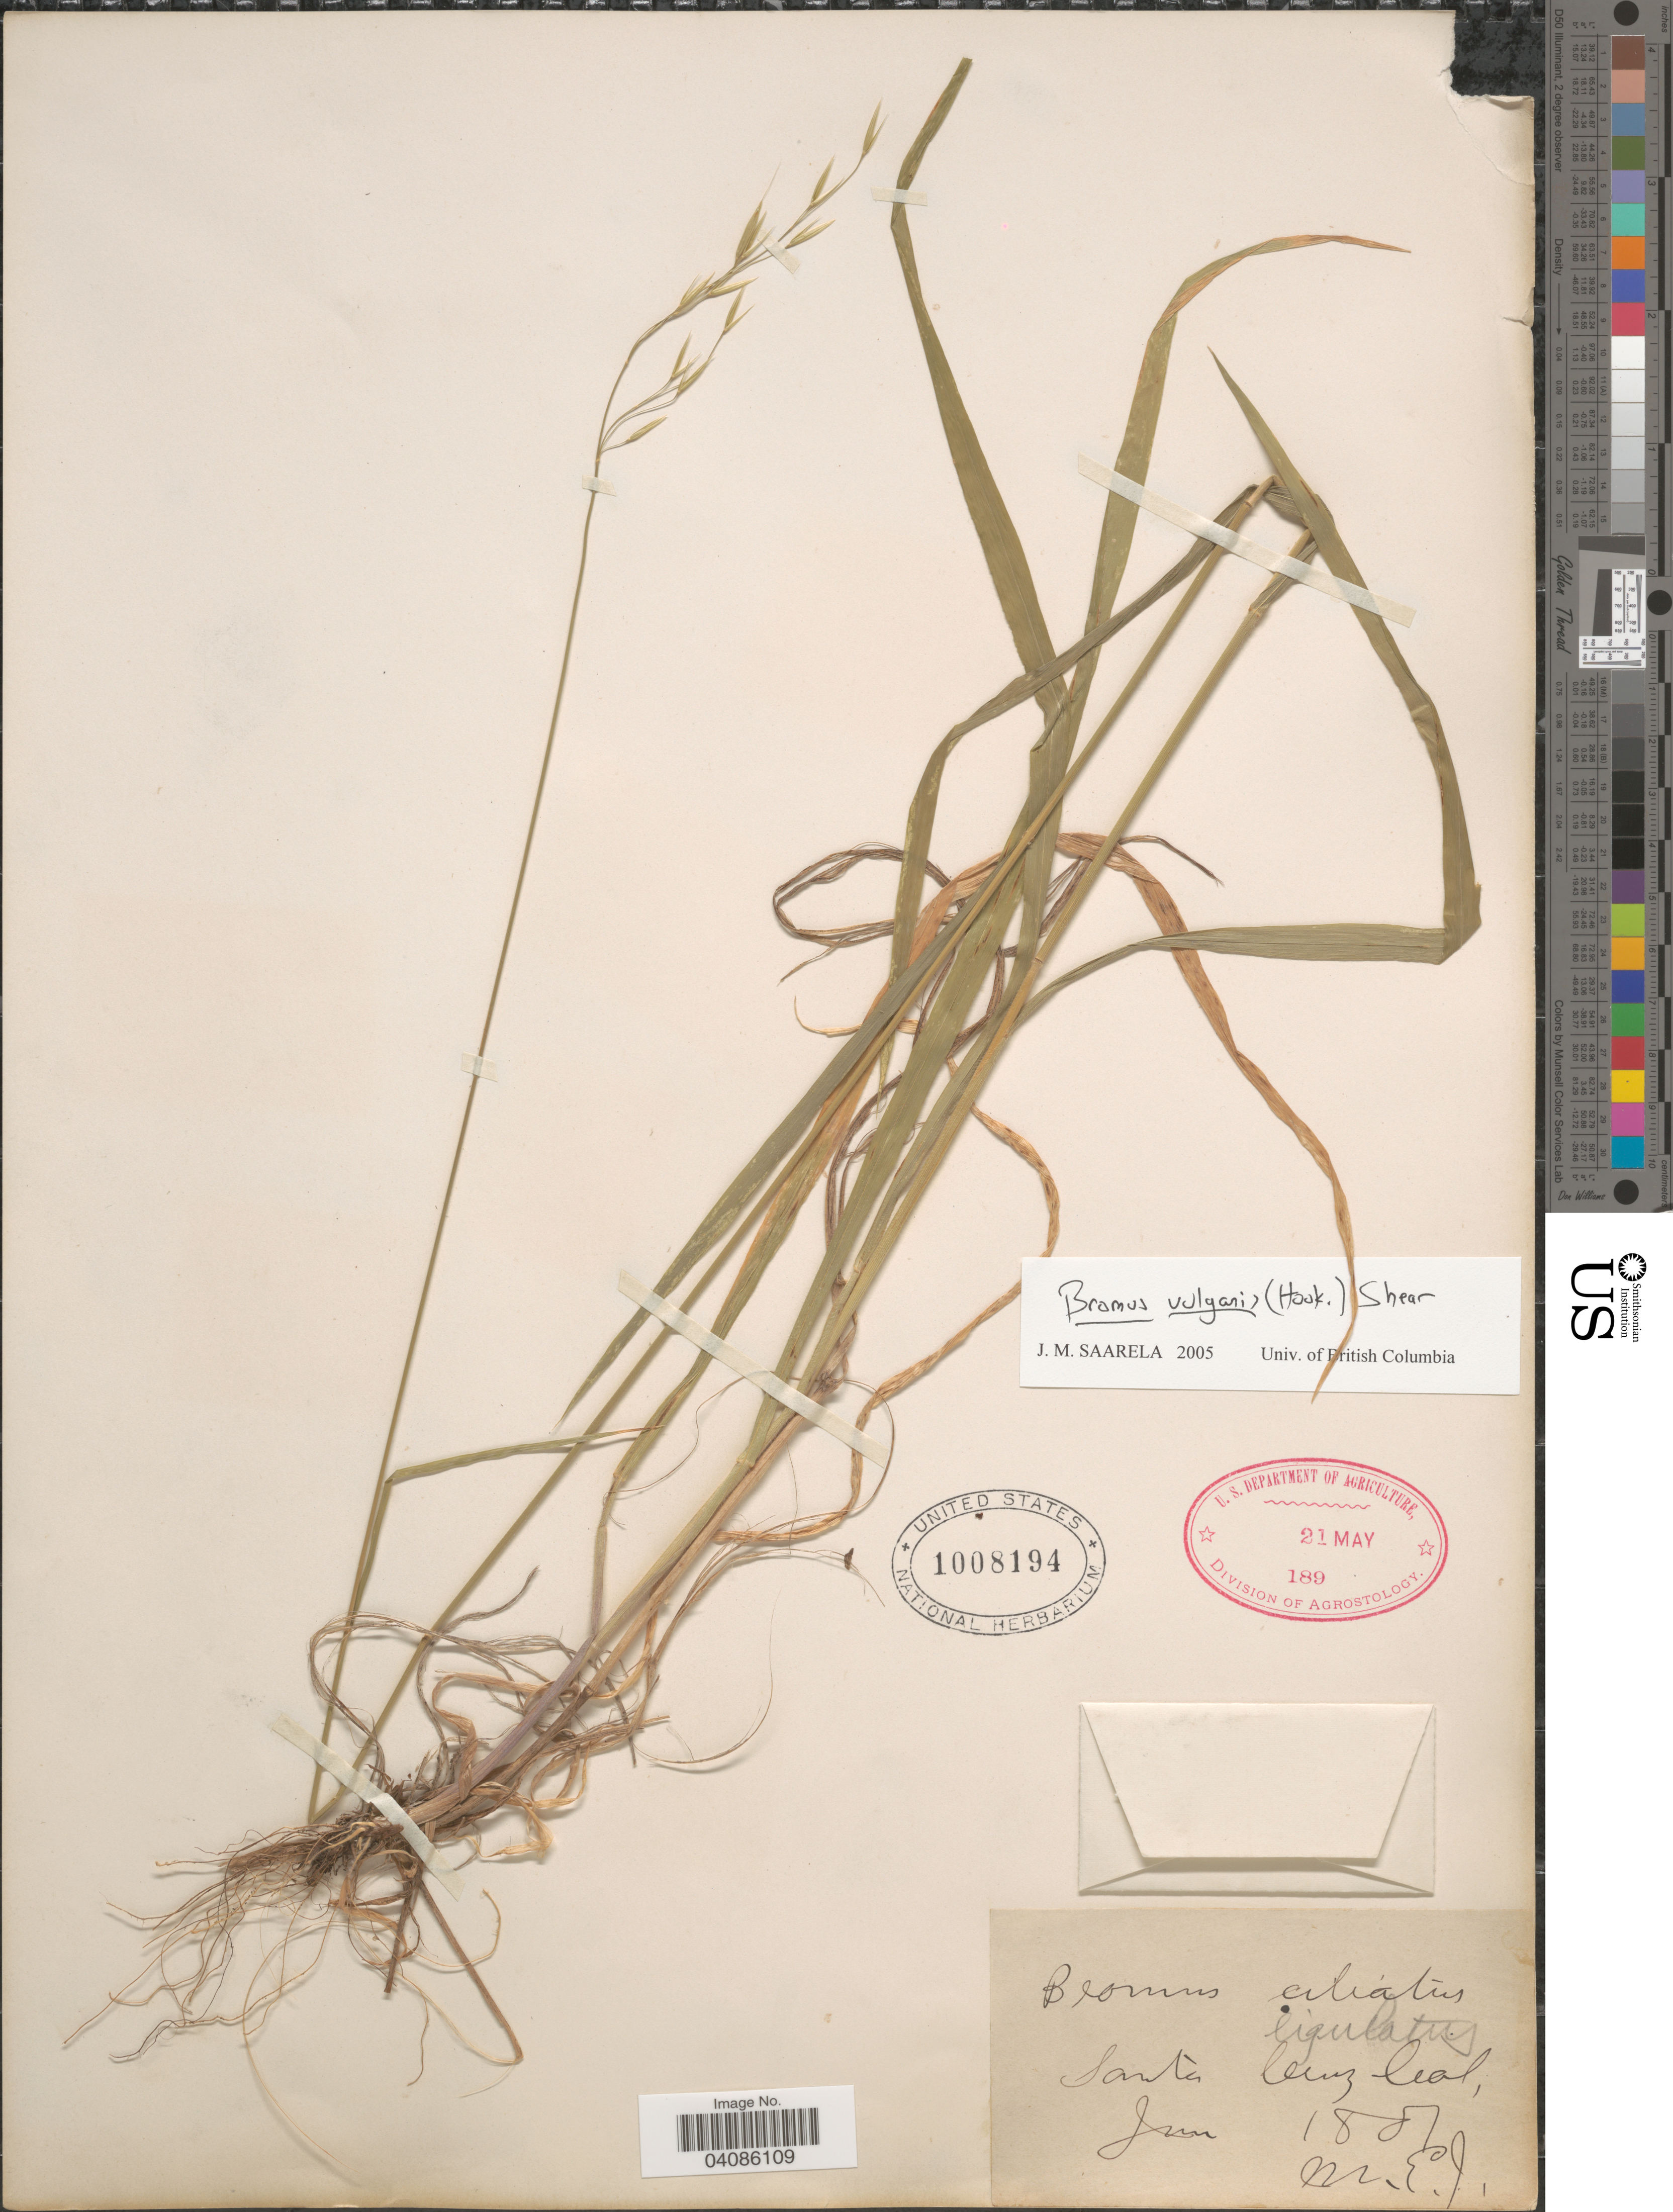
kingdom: Plantae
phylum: Tracheophyta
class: Liliopsida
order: Poales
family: Poaceae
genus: Bromus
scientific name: Bromus vulgaris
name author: (Hook.) Shear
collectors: M. E. J.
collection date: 1887-06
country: United States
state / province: California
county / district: Santa Cruz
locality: Santa Cruz.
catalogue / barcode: US 1008194